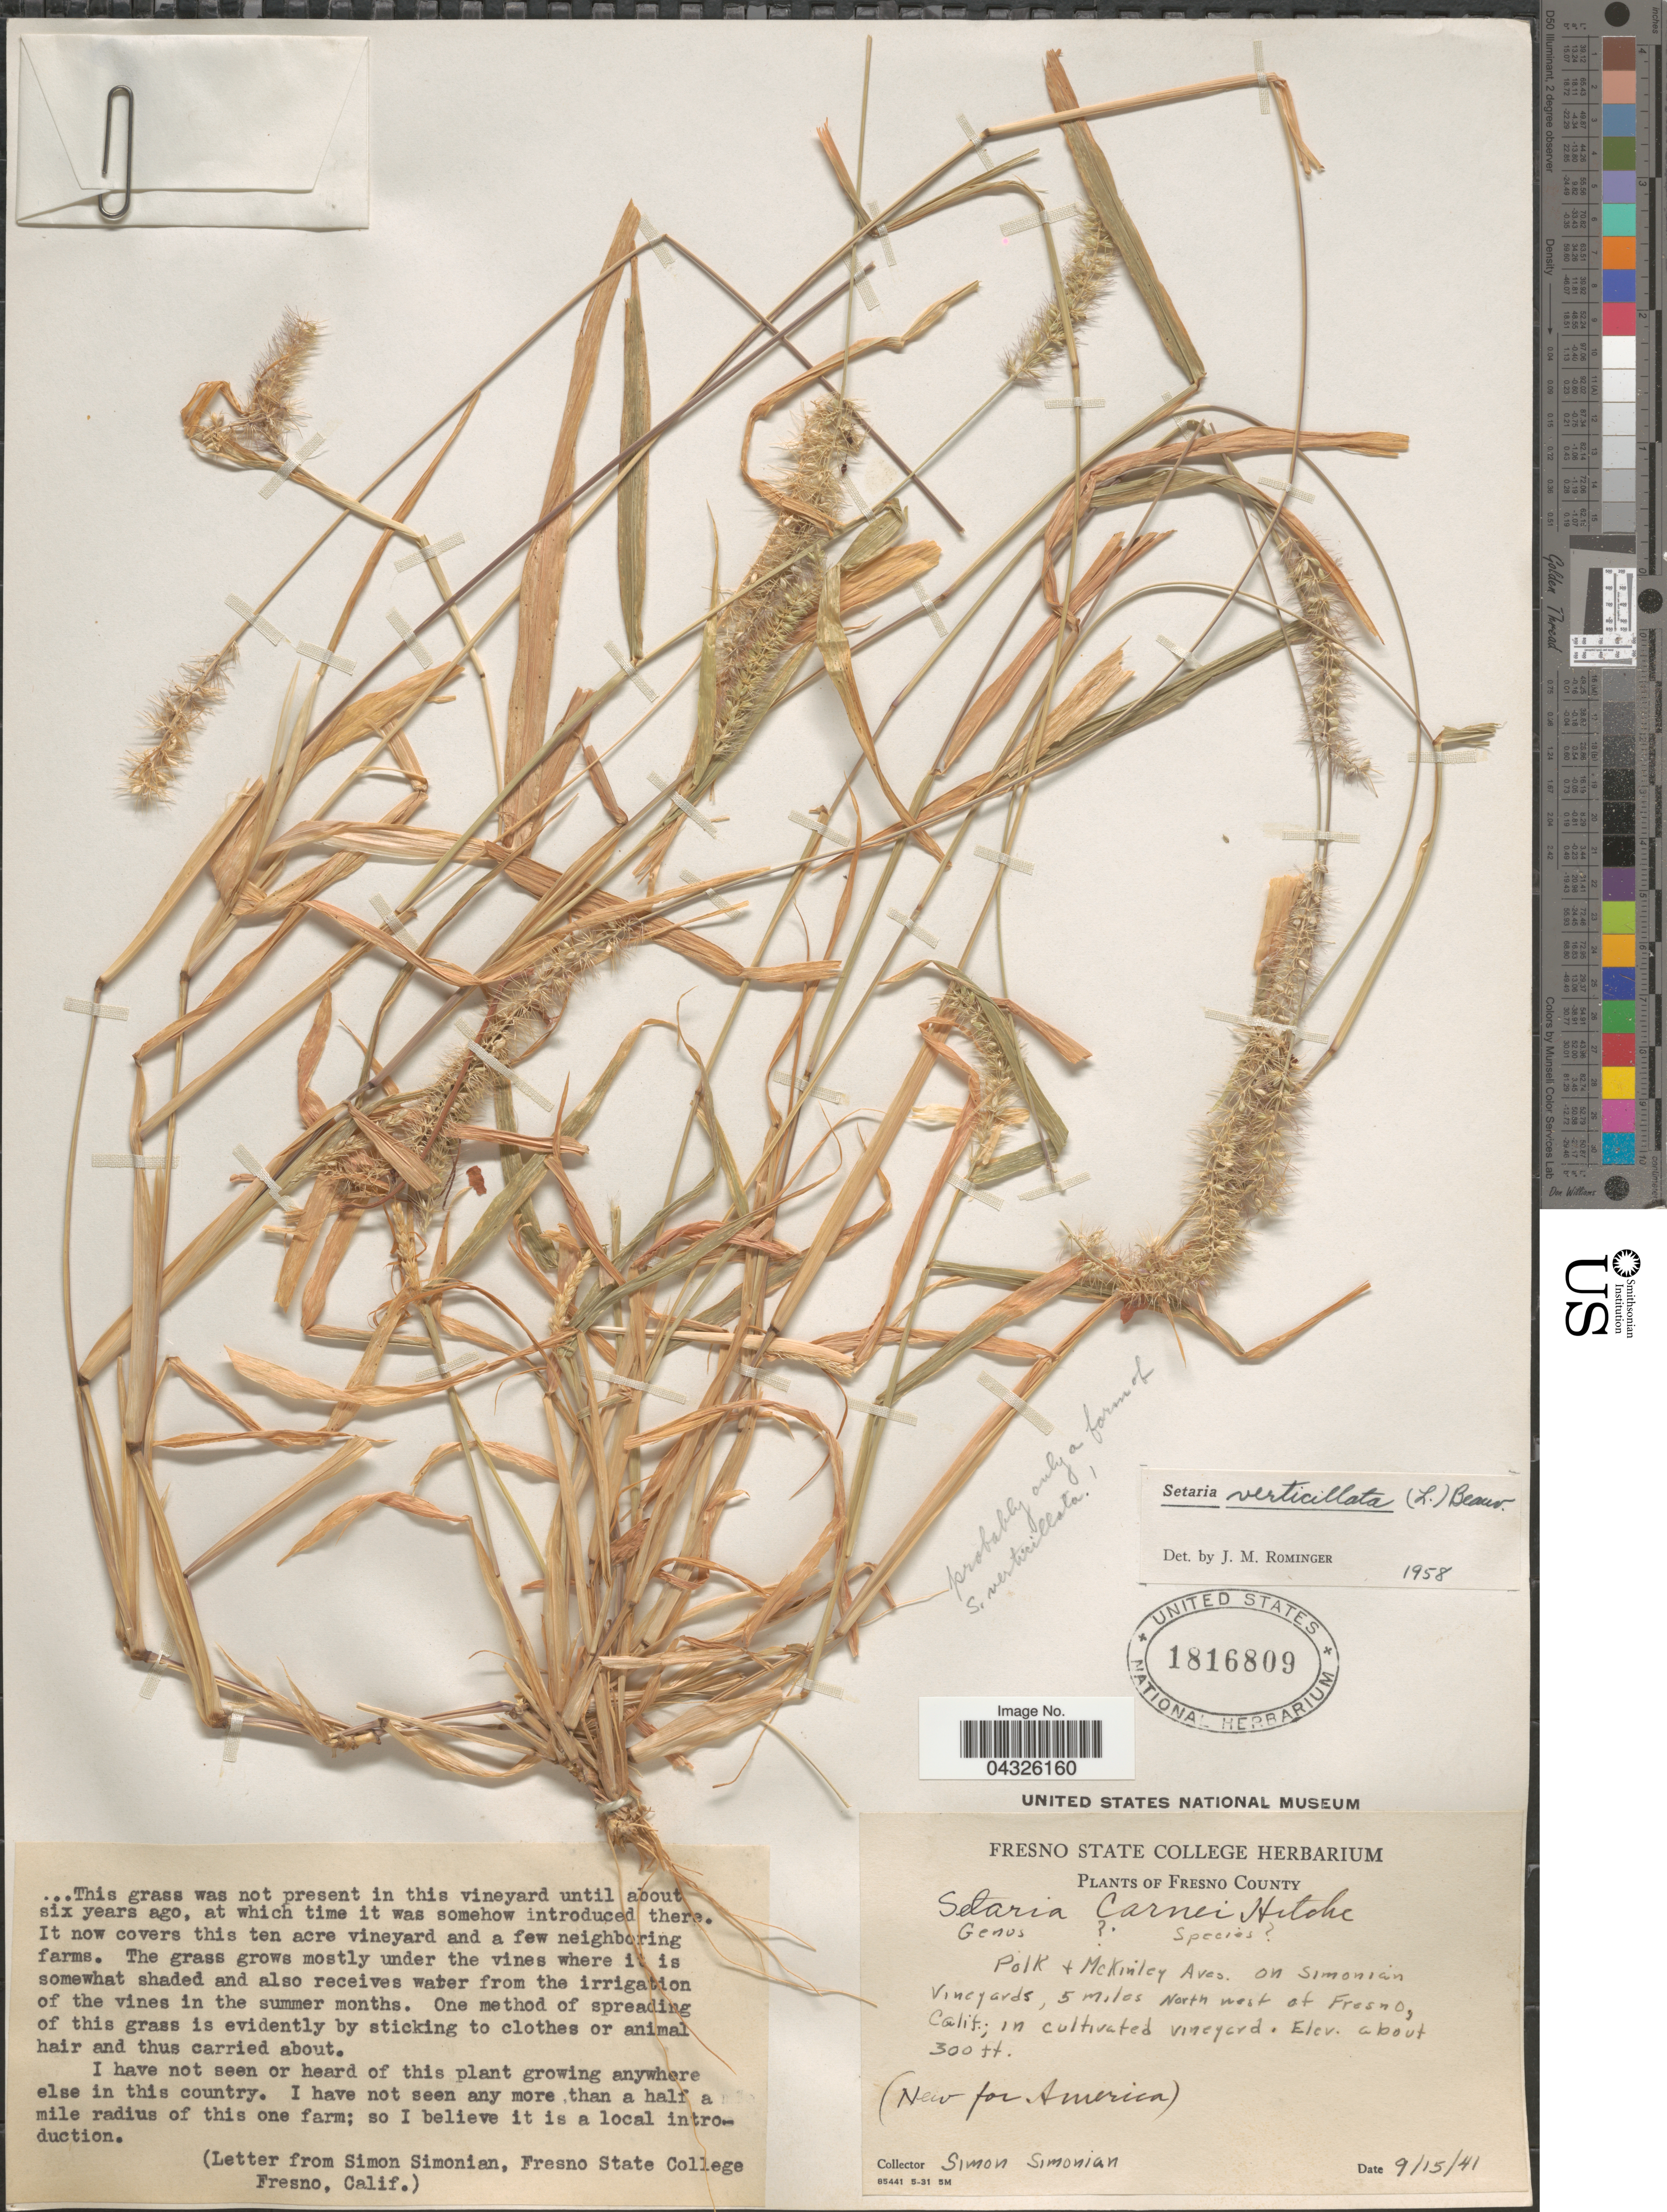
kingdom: Plantae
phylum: Tracheophyta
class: Liliopsida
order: Poales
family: Poaceae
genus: Setaria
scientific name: Setaria verticillata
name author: (L.) P. Beauv.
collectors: S. Simonian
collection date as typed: Transcribed d/m/y: 15/9/41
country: United States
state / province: California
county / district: Fresno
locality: Fresno County. Polk + McKinley Aves. 5 miles North west of Fresno.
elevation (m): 91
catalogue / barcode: US 1816809